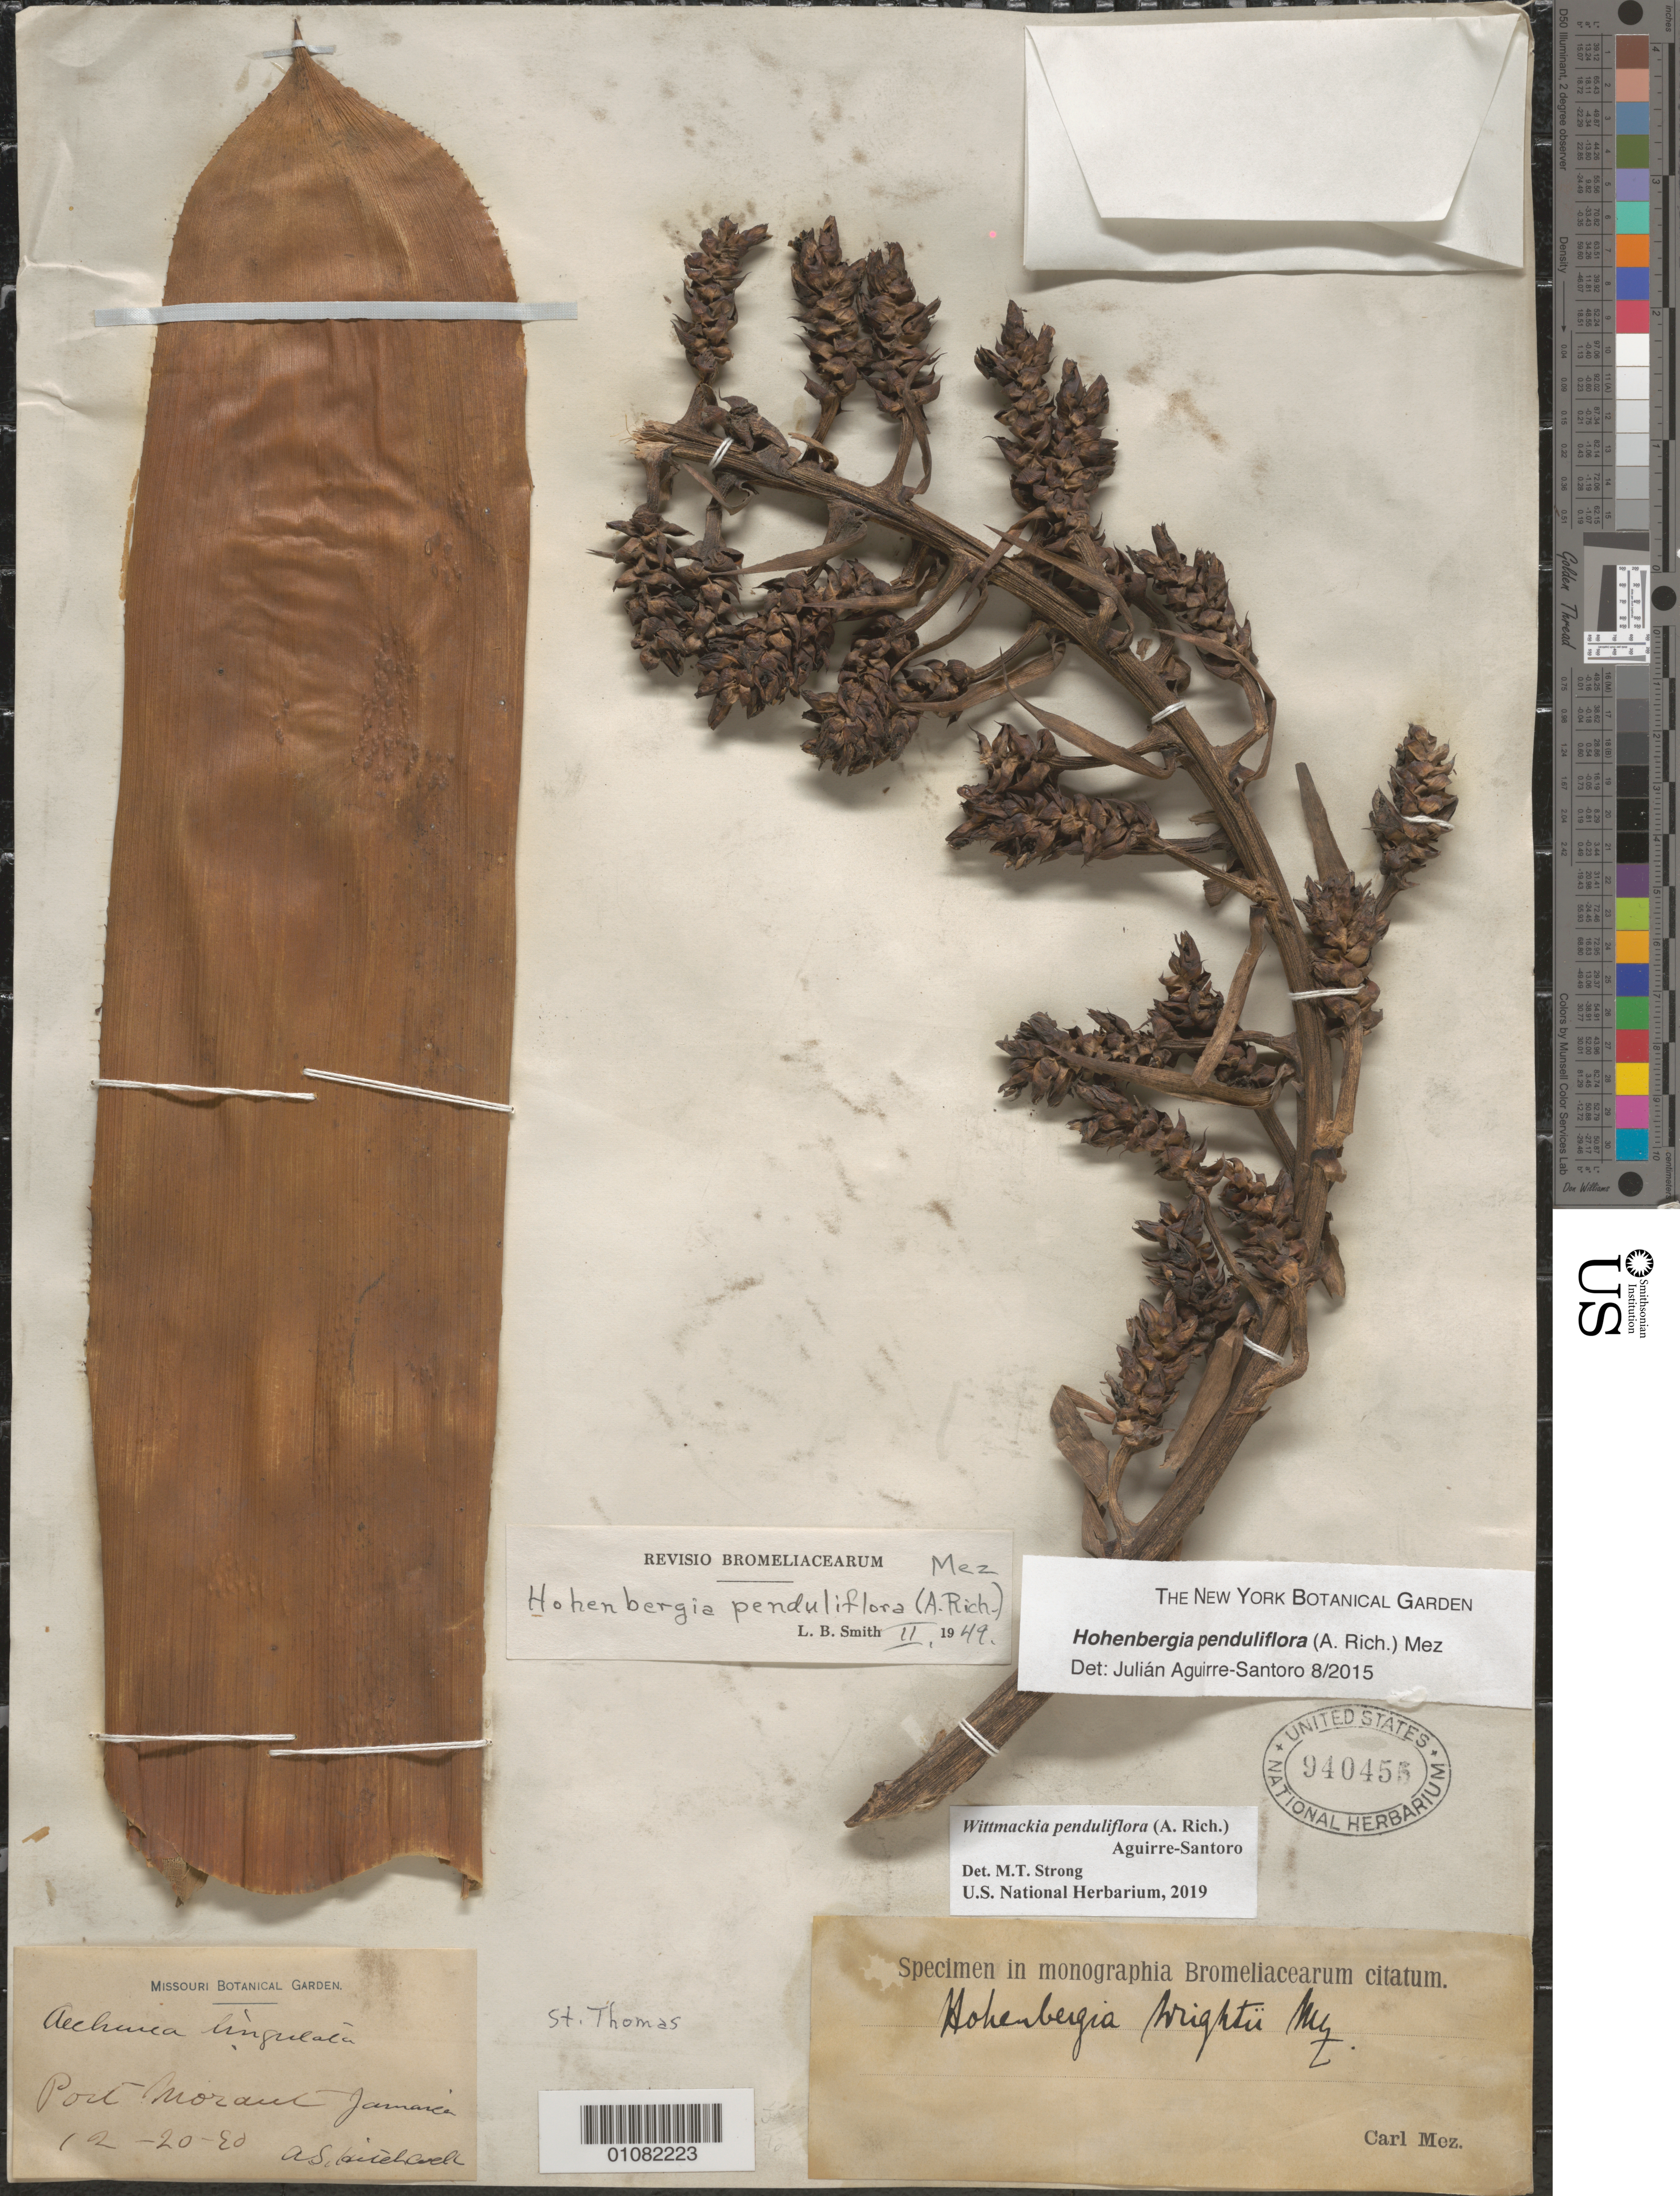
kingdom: Plantae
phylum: Tracheophyta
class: Liliopsida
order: Poales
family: Bromeliaceae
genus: Wittmackia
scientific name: Wittmackia penduliflora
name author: (A. Rich.) Aguirre-Santoro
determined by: Strong, Mark T., (BOT), Smithsonian Institution - National Museum of Natural History (UNITED STATES)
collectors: C. C. Mez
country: Jamaica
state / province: Saint Thomas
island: Jamaica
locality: Port Moraut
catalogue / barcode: US 940455